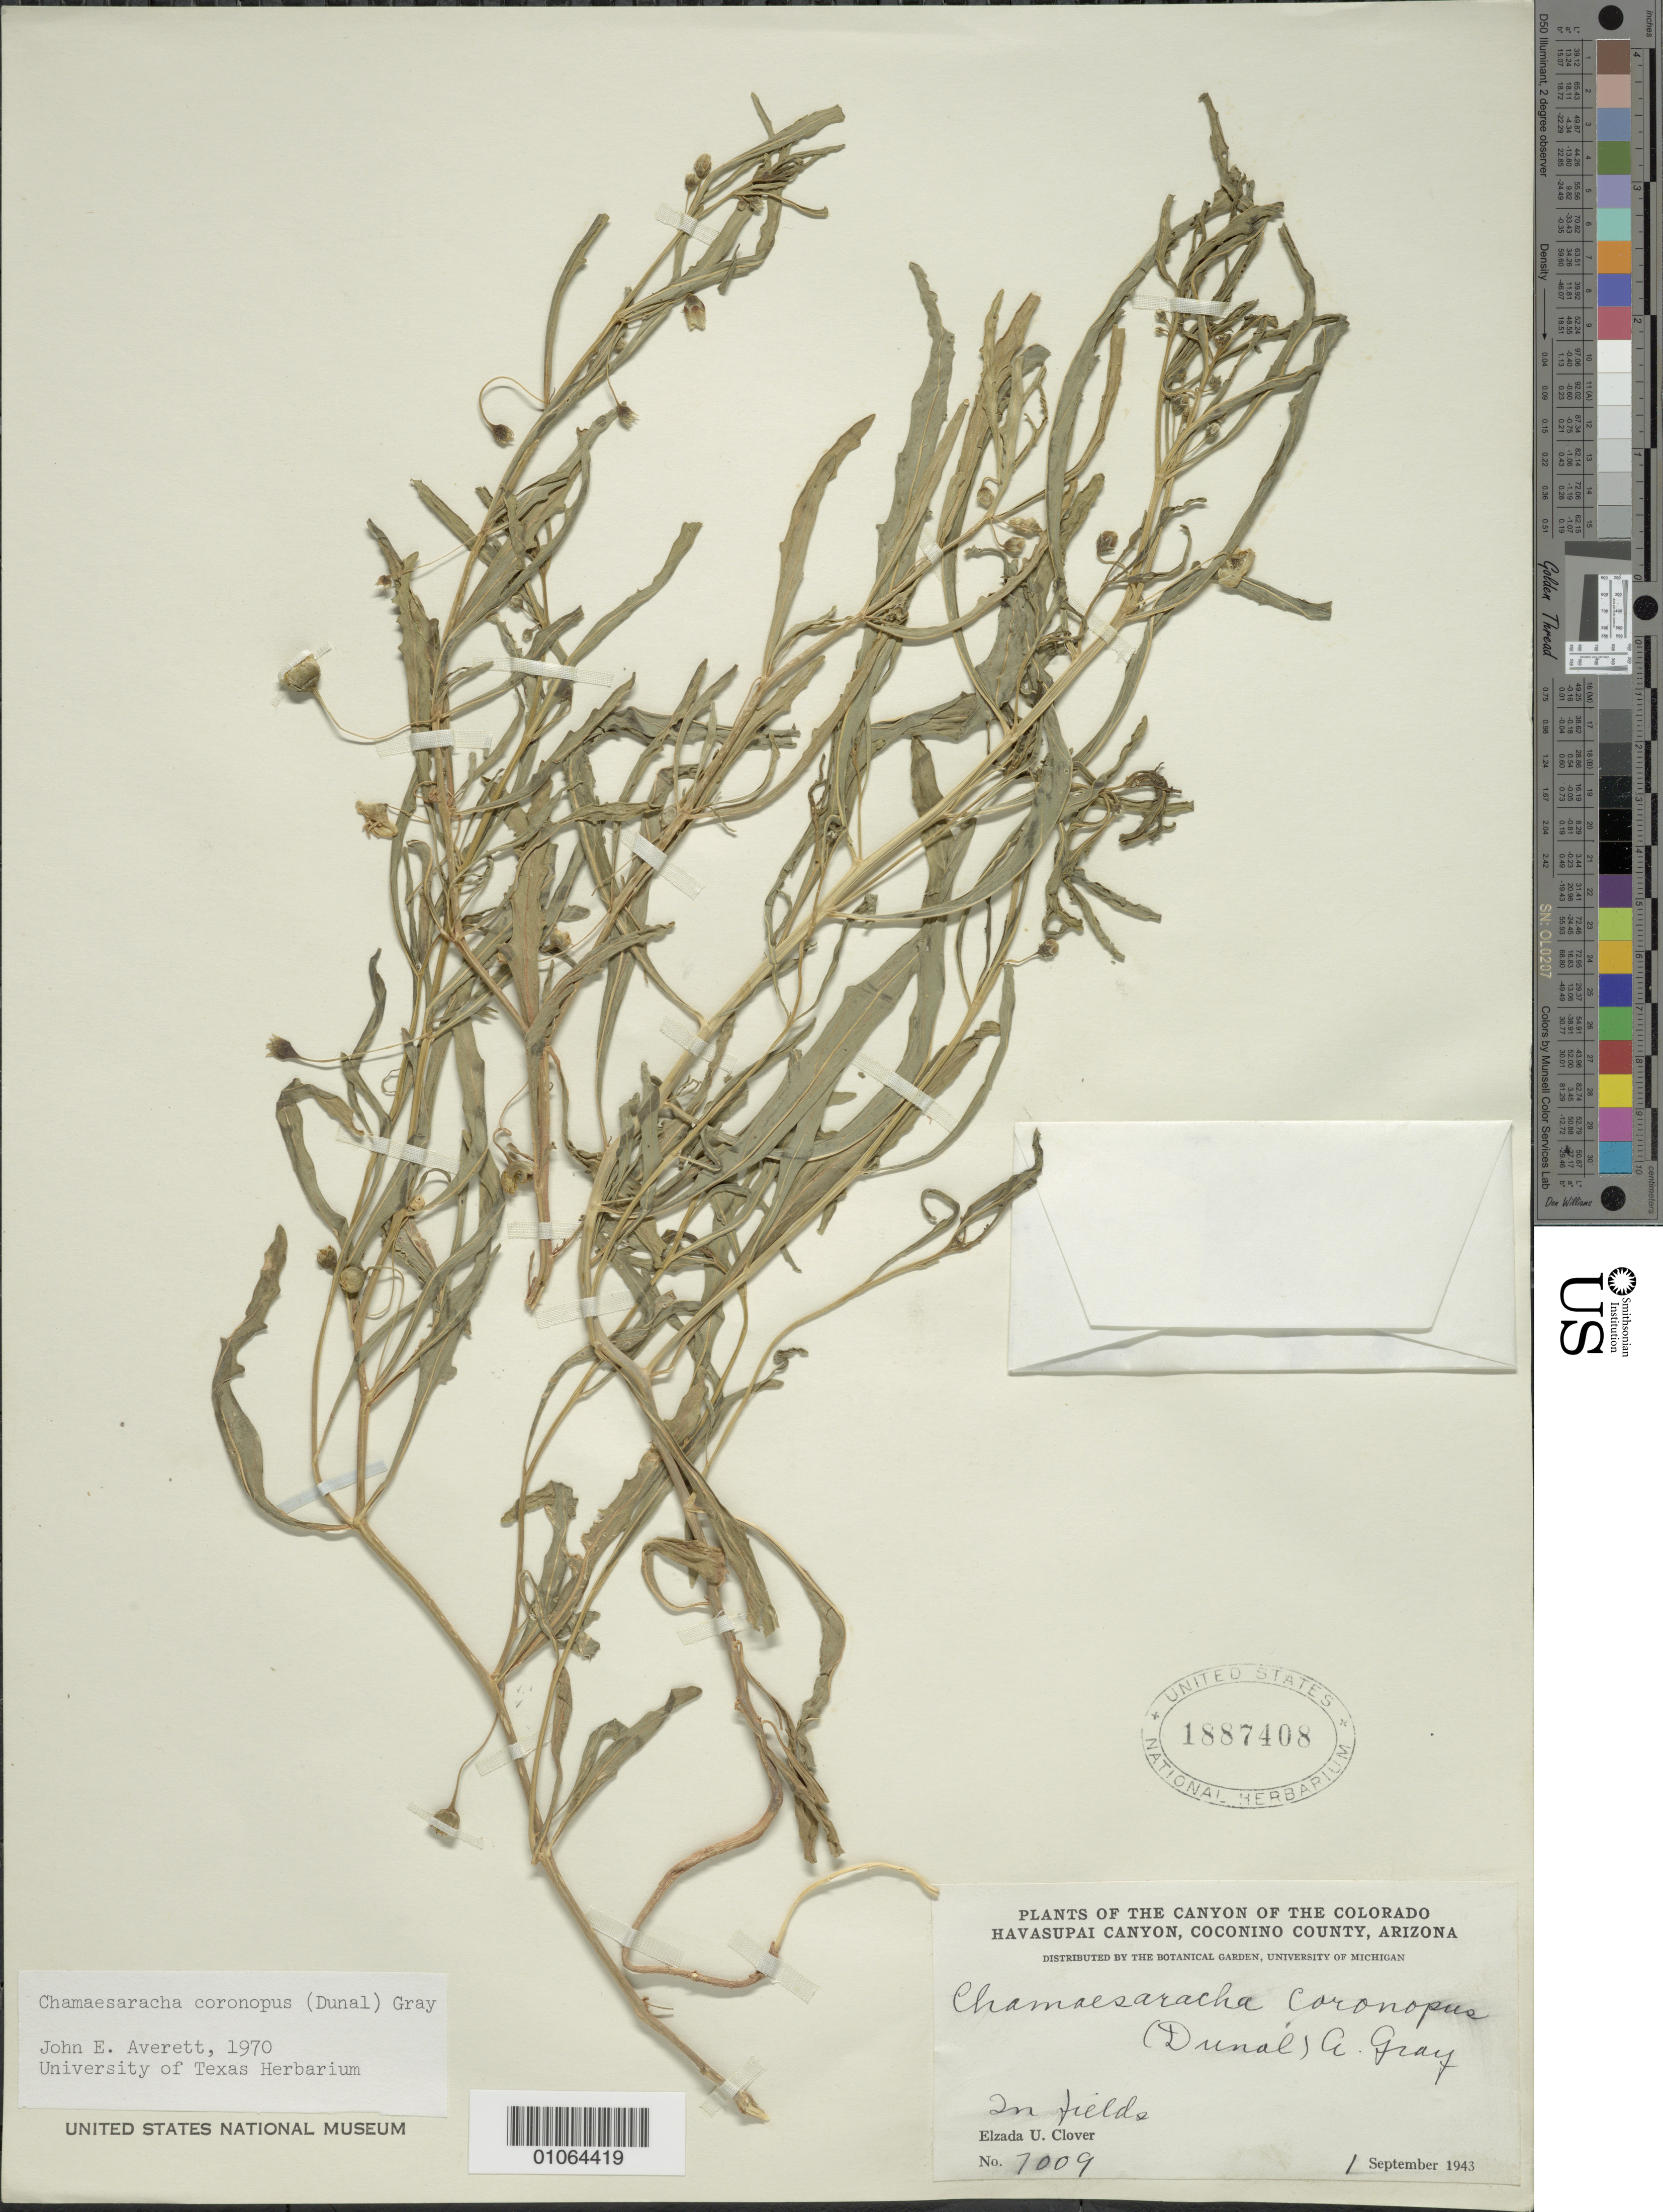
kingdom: Plantae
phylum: Tracheophyta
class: Magnoliopsida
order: Solanales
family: Solanaceae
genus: Chamaesaracha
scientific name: Chamaesaracha coronopus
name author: (Dunal) A. Gray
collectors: E. U. Clover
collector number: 7009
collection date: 1943-09-01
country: United States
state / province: Arizona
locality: The Canyon of the Colorado, Havasupai Canyon, Coconino County.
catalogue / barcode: US 1887408